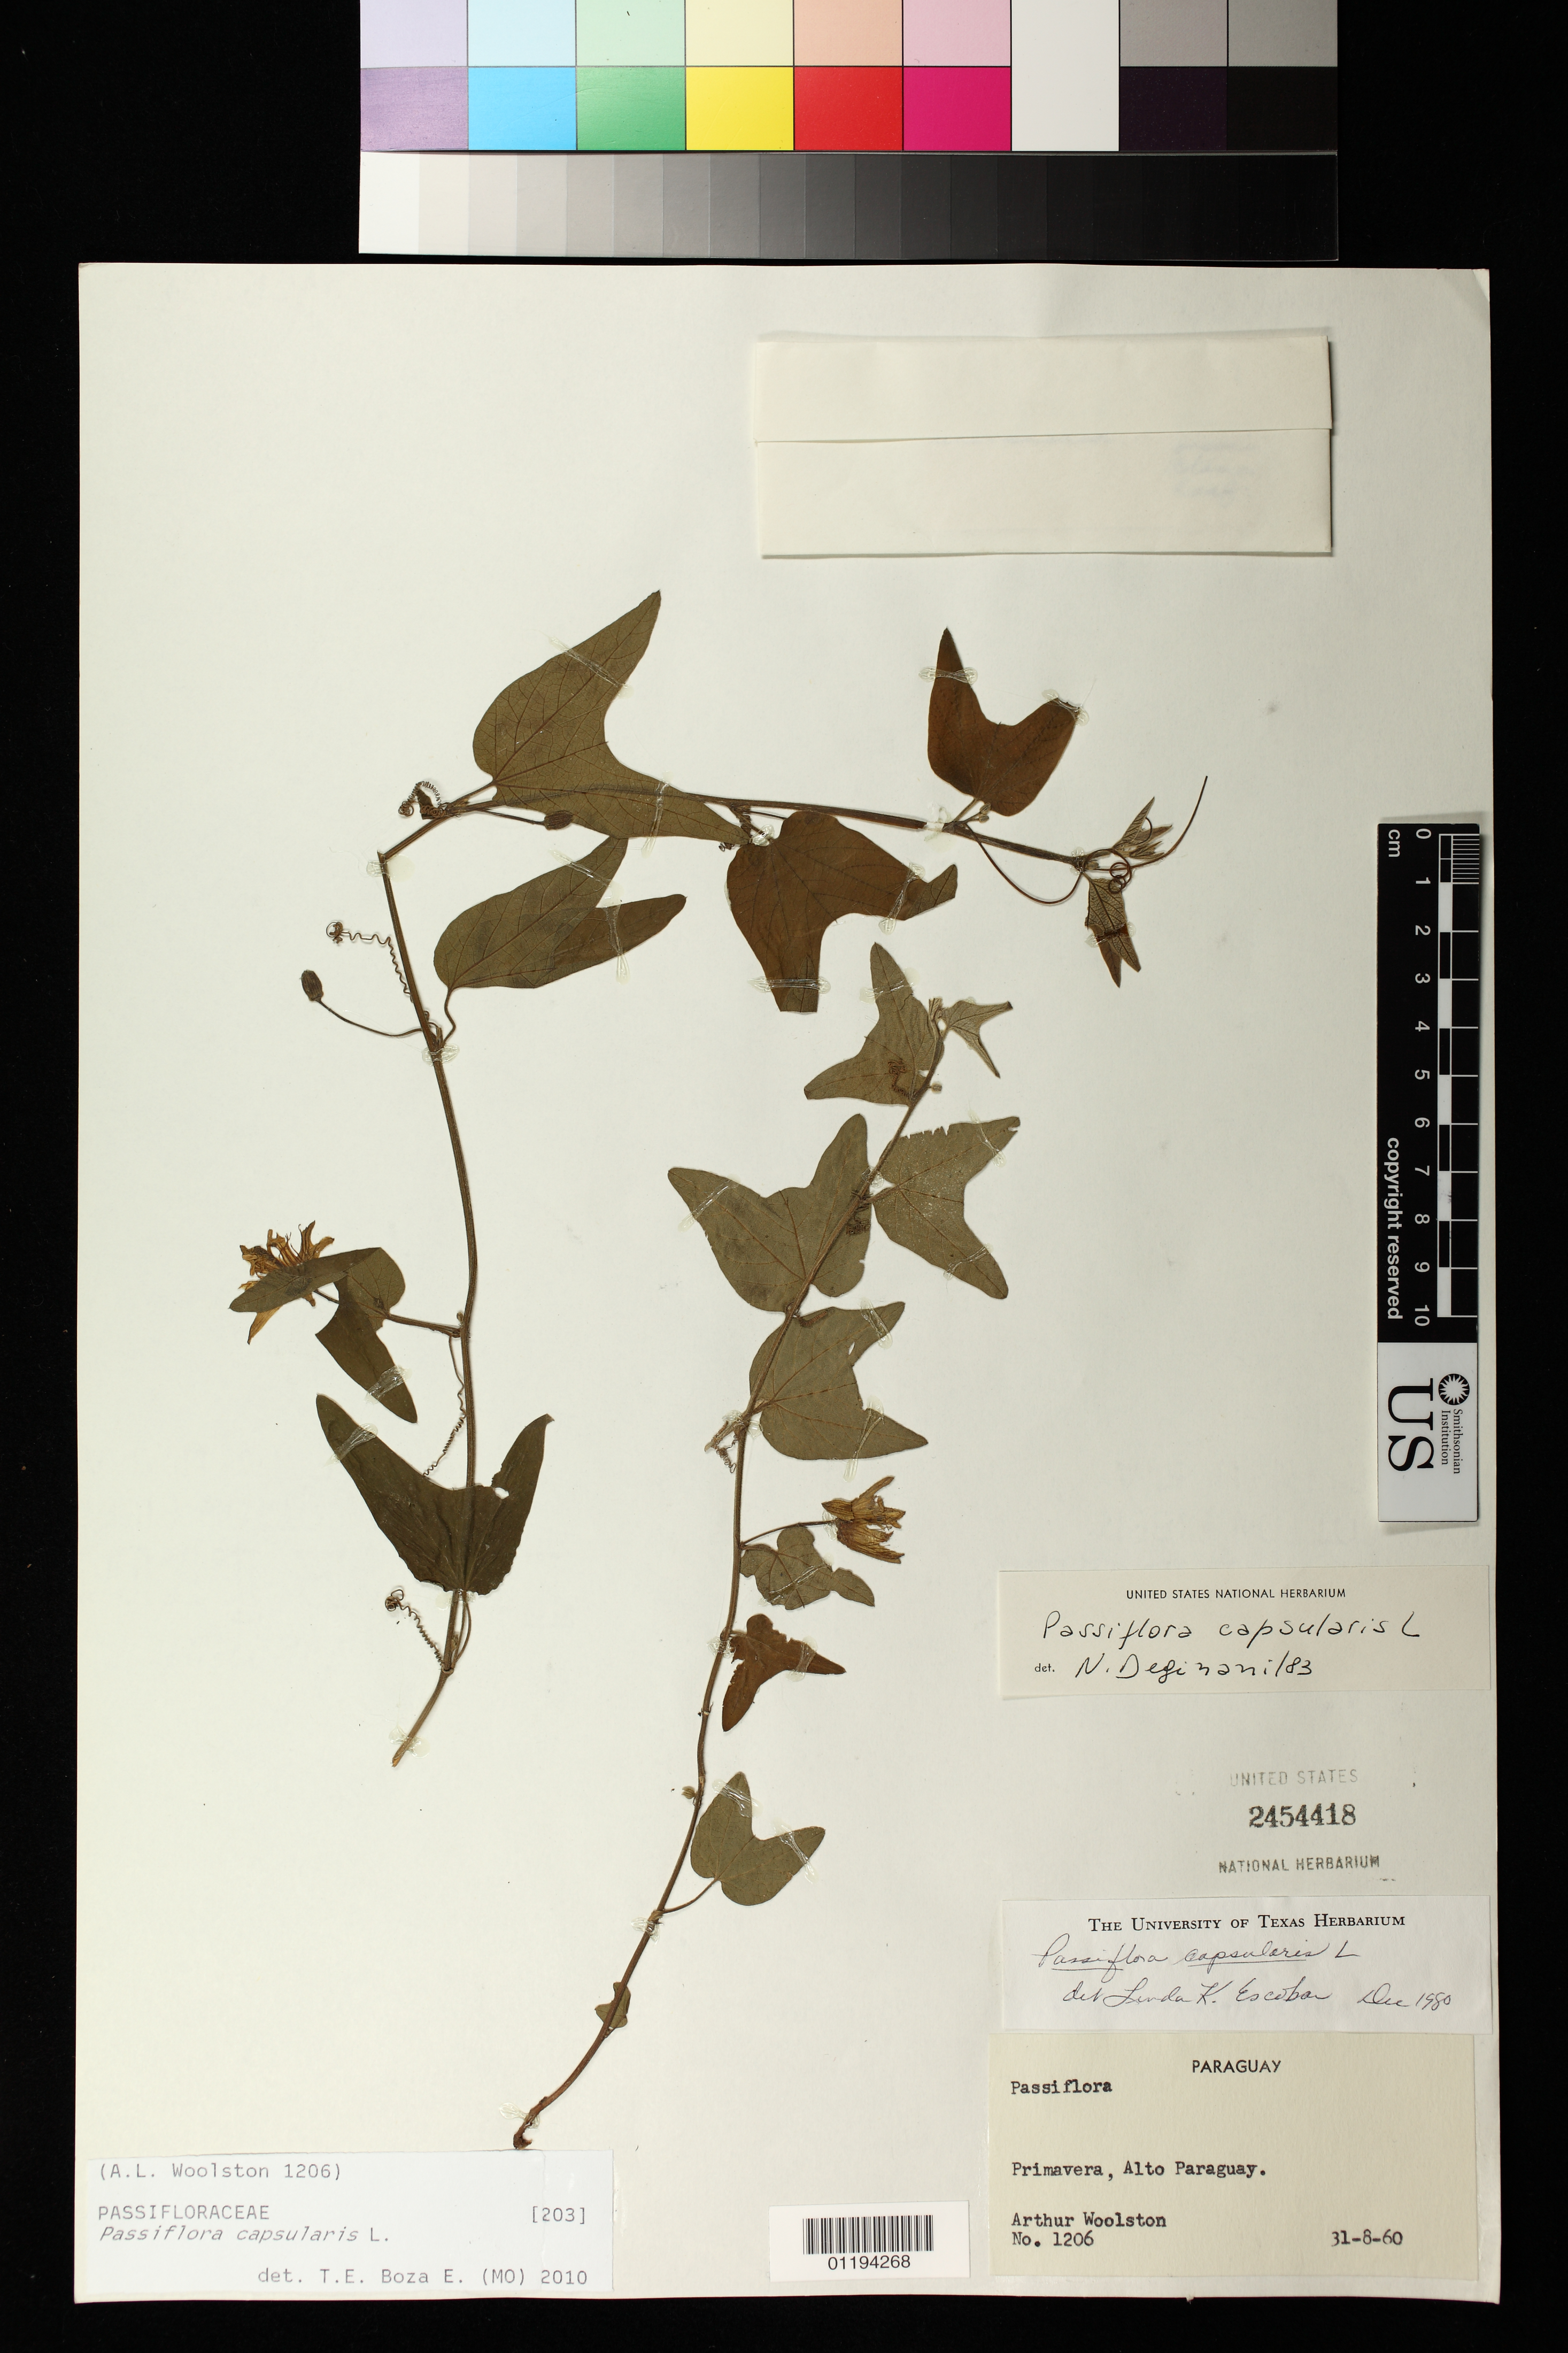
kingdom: Plantae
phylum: Tracheophyta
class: Magnoliopsida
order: Malpighiales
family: Passifloraceae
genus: Passiflora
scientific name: Passiflora capsularis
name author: L.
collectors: A. L. Woolston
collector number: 1206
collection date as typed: Aug 31 1960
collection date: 1960-08-31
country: Paraguay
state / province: Alto Paraguay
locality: Primavera, Alto Paraguay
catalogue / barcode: US 2454418